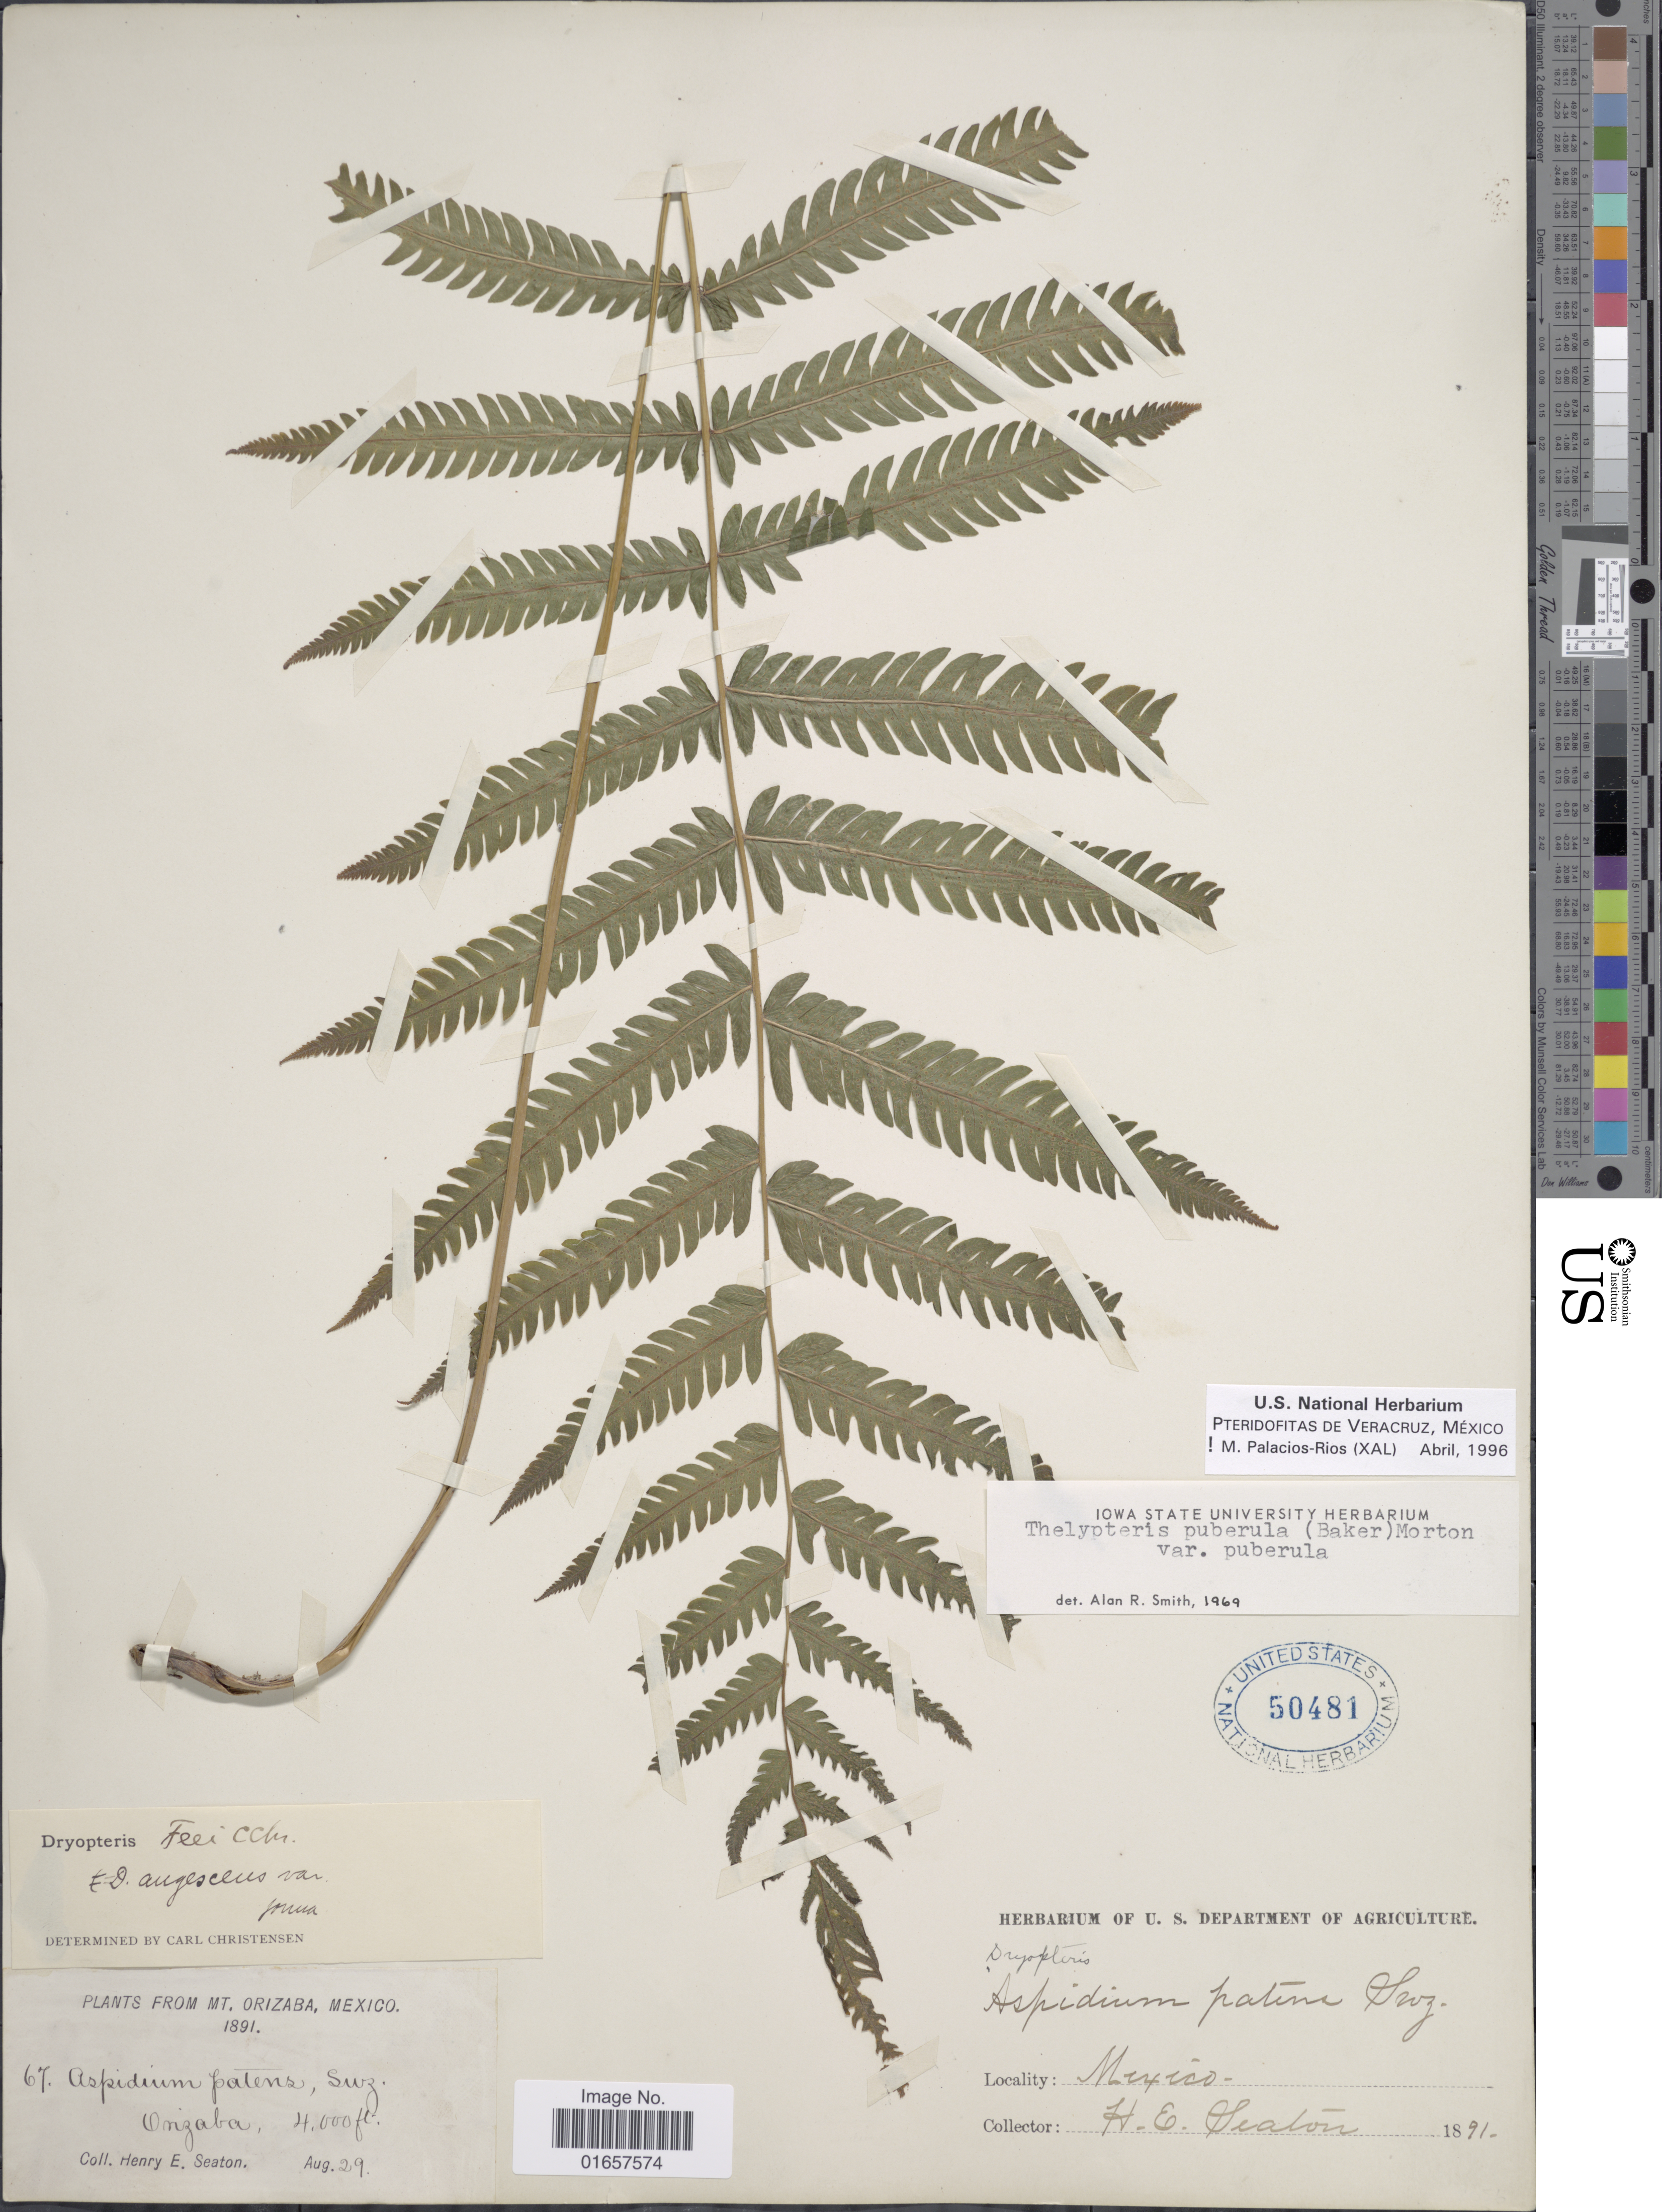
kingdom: Plantae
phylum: Tracheophyta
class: Polypodiopsida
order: Polypodiales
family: Thelypteridaceae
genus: Christella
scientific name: Christella puberula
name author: (Baker) Á. Löve & D. Löve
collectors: H. E. Seaton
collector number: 67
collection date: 1891-08-29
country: Mexico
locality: Mexico, Mt. Orizaba.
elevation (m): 1219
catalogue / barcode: US 50481